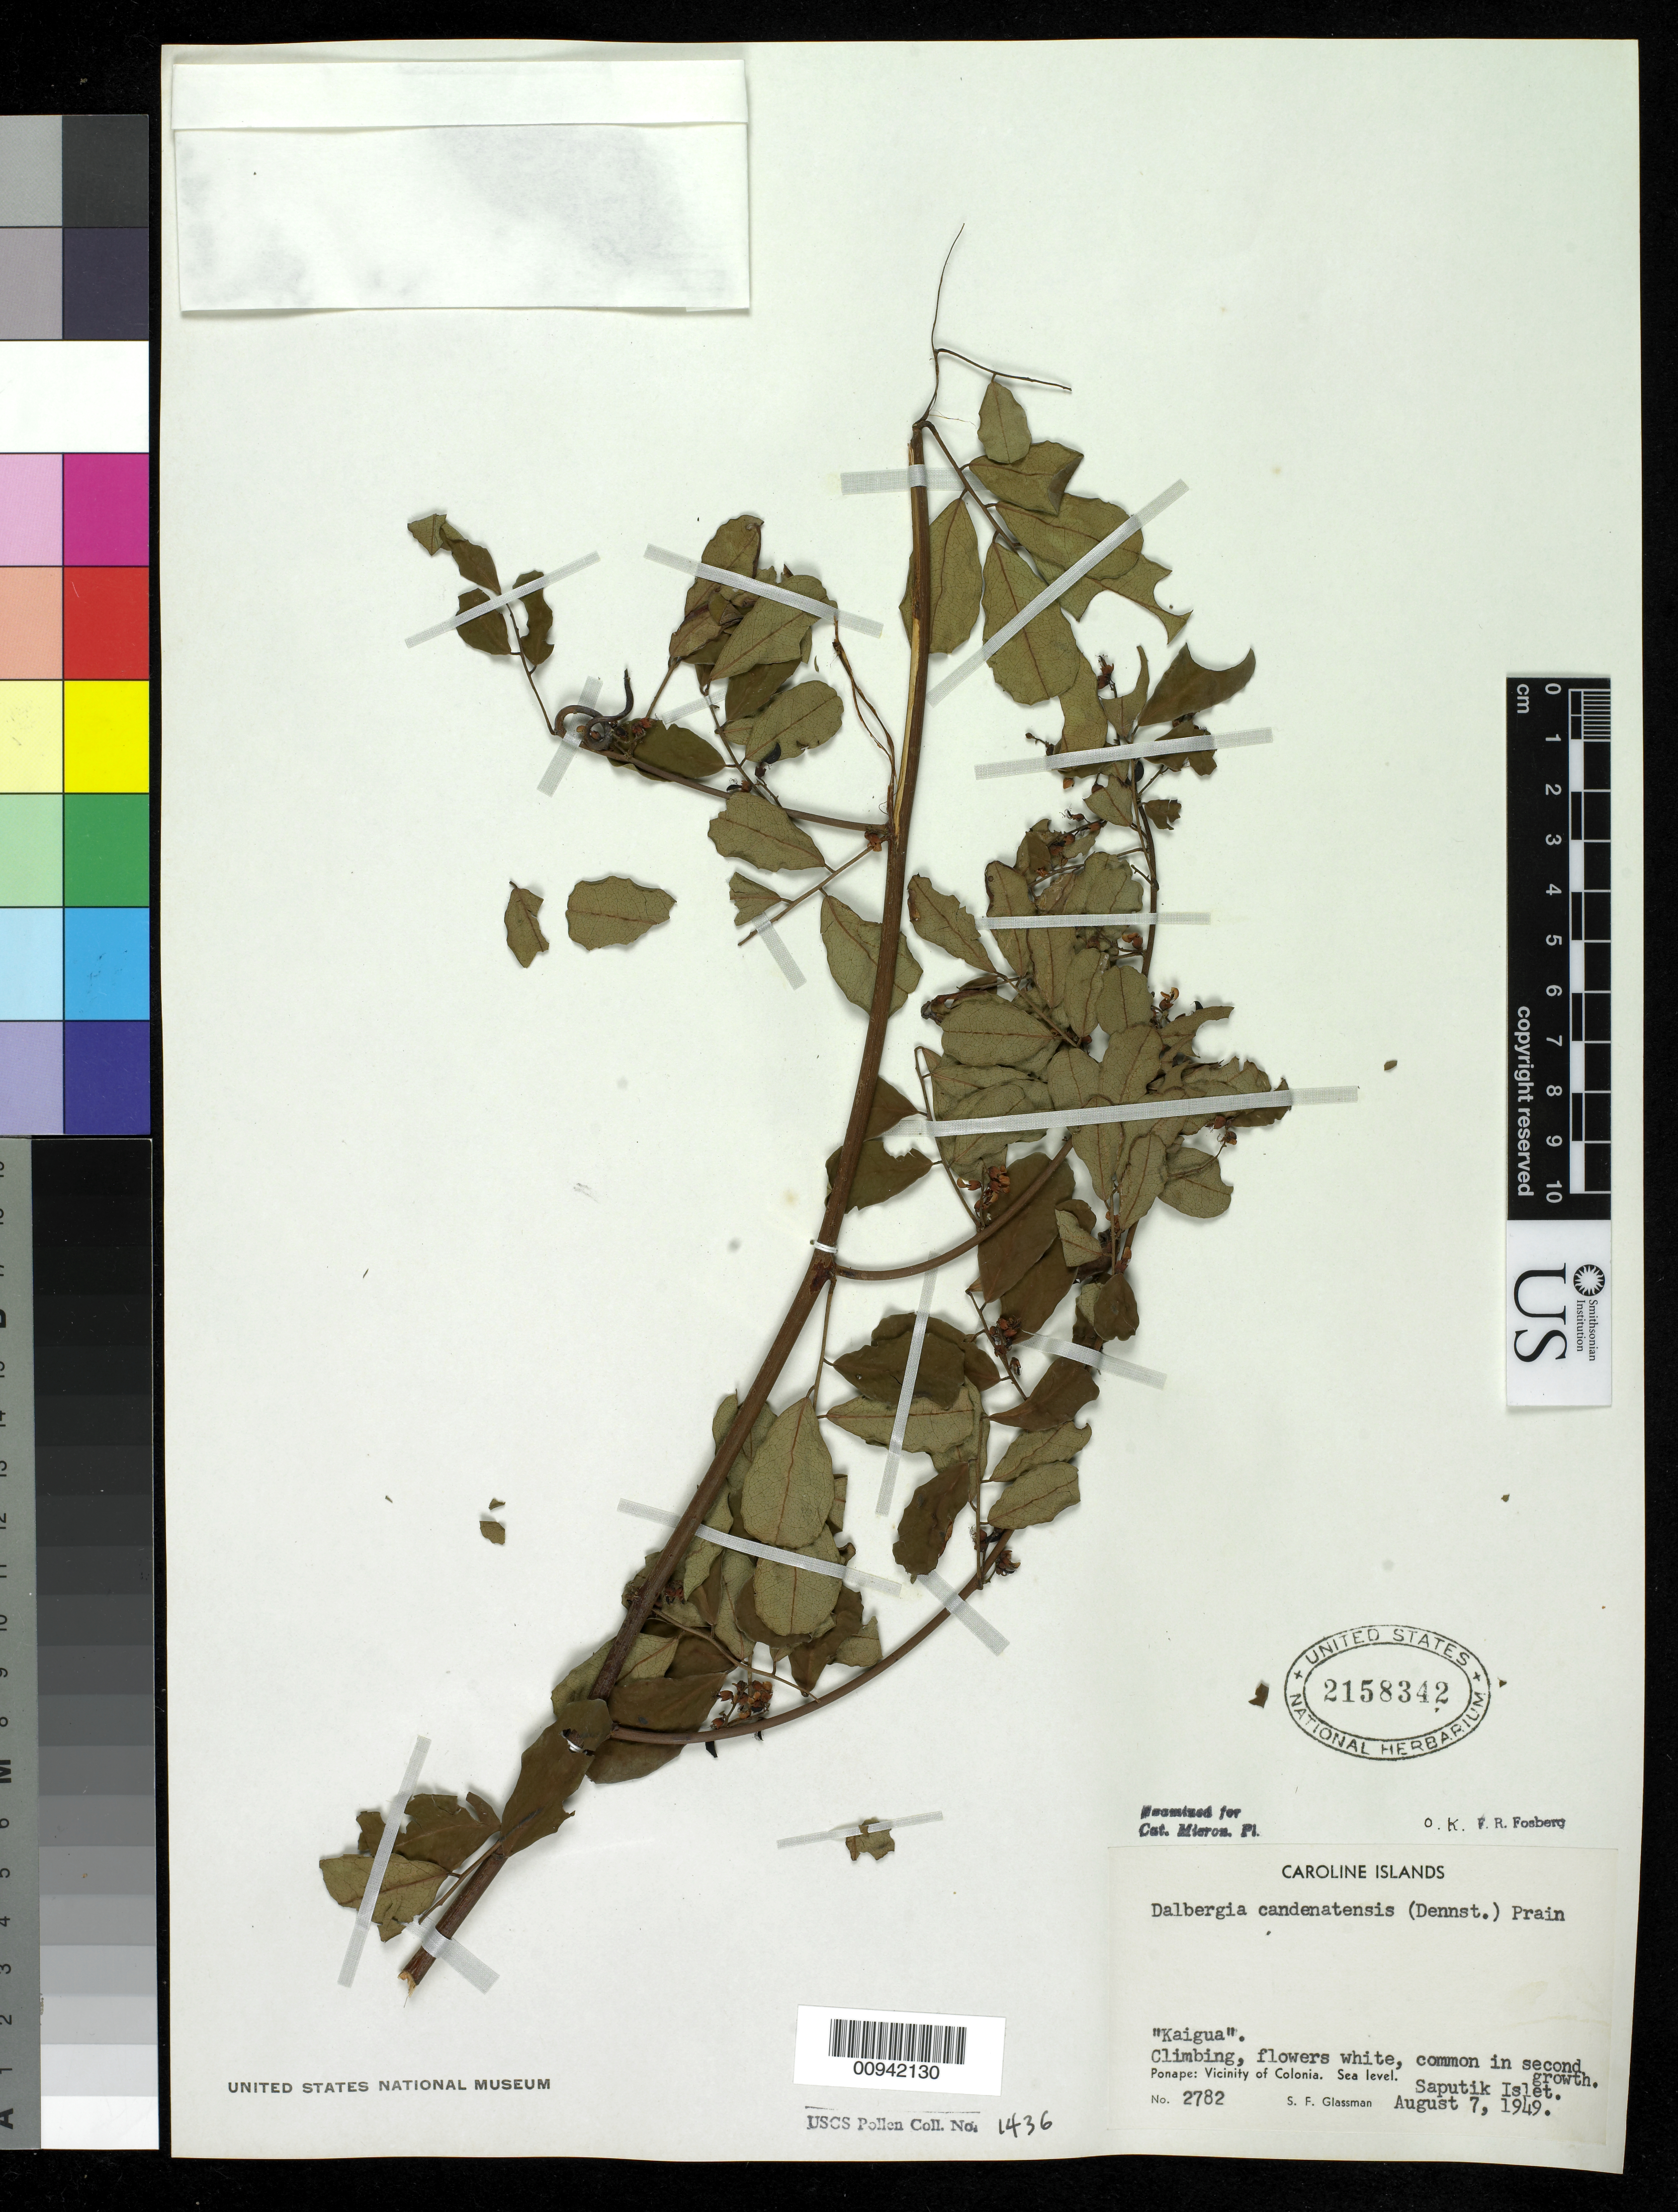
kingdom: Plantae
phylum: Tracheophyta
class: Magnoliopsida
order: Fabales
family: Fabaceae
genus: Dalbergia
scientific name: Dalbergia candenatensis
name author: (Dennst.) Pr.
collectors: S. F. Glassman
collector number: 2782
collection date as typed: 07 Aug 1949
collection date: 1949-08-07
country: Micronesia, Federated States of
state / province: Pohnpei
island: Pohnpei [Ponape]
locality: Saputik Islet, vicinity of Colonia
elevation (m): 0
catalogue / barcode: US 2158342